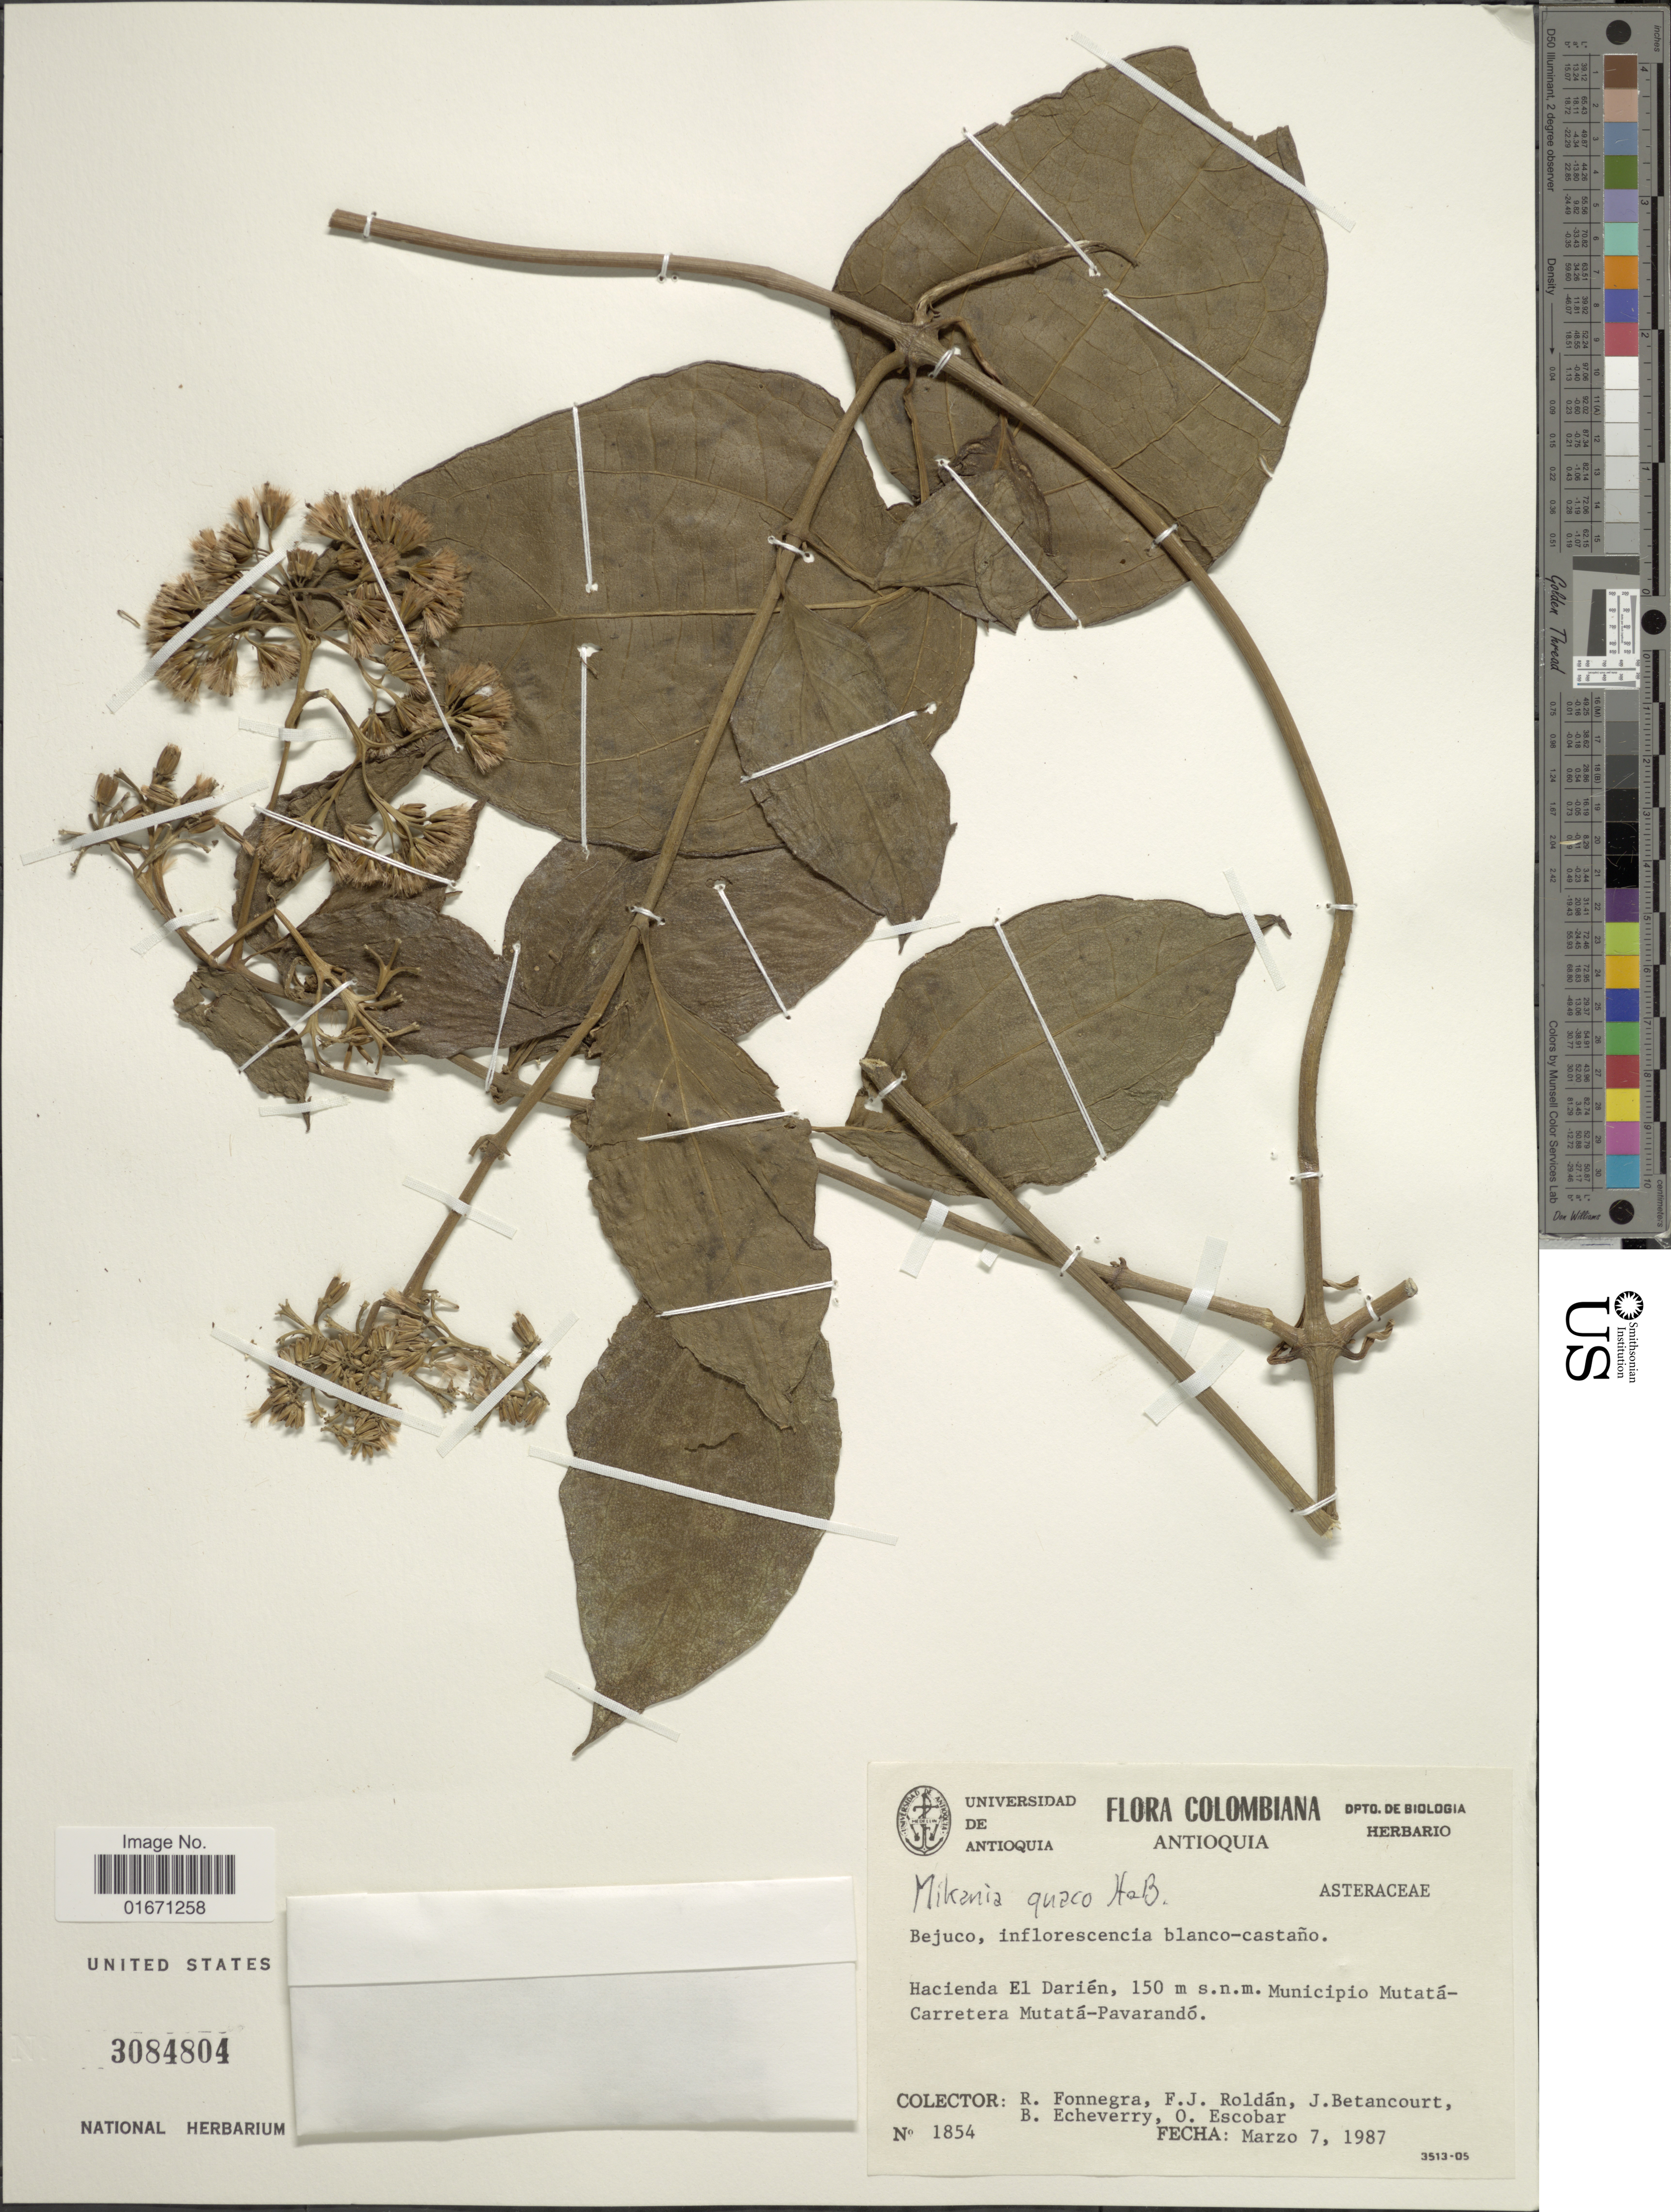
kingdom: Plantae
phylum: Tracheophyta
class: Magnoliopsida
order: Asterales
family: Asteraceae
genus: Mikania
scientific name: Mikania guaco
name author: Humb. & Bonpl.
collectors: R. Fonnegra G., F. J. Roldán, J. Betancourt, B. Echeverry & O. D. Escobar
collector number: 1854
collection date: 1987-03-07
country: Colombia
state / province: Antioquia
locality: Hacienda El Darien, Municipio Mutata-Carretera Mutata-Pavarando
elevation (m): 150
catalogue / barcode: US 3084804